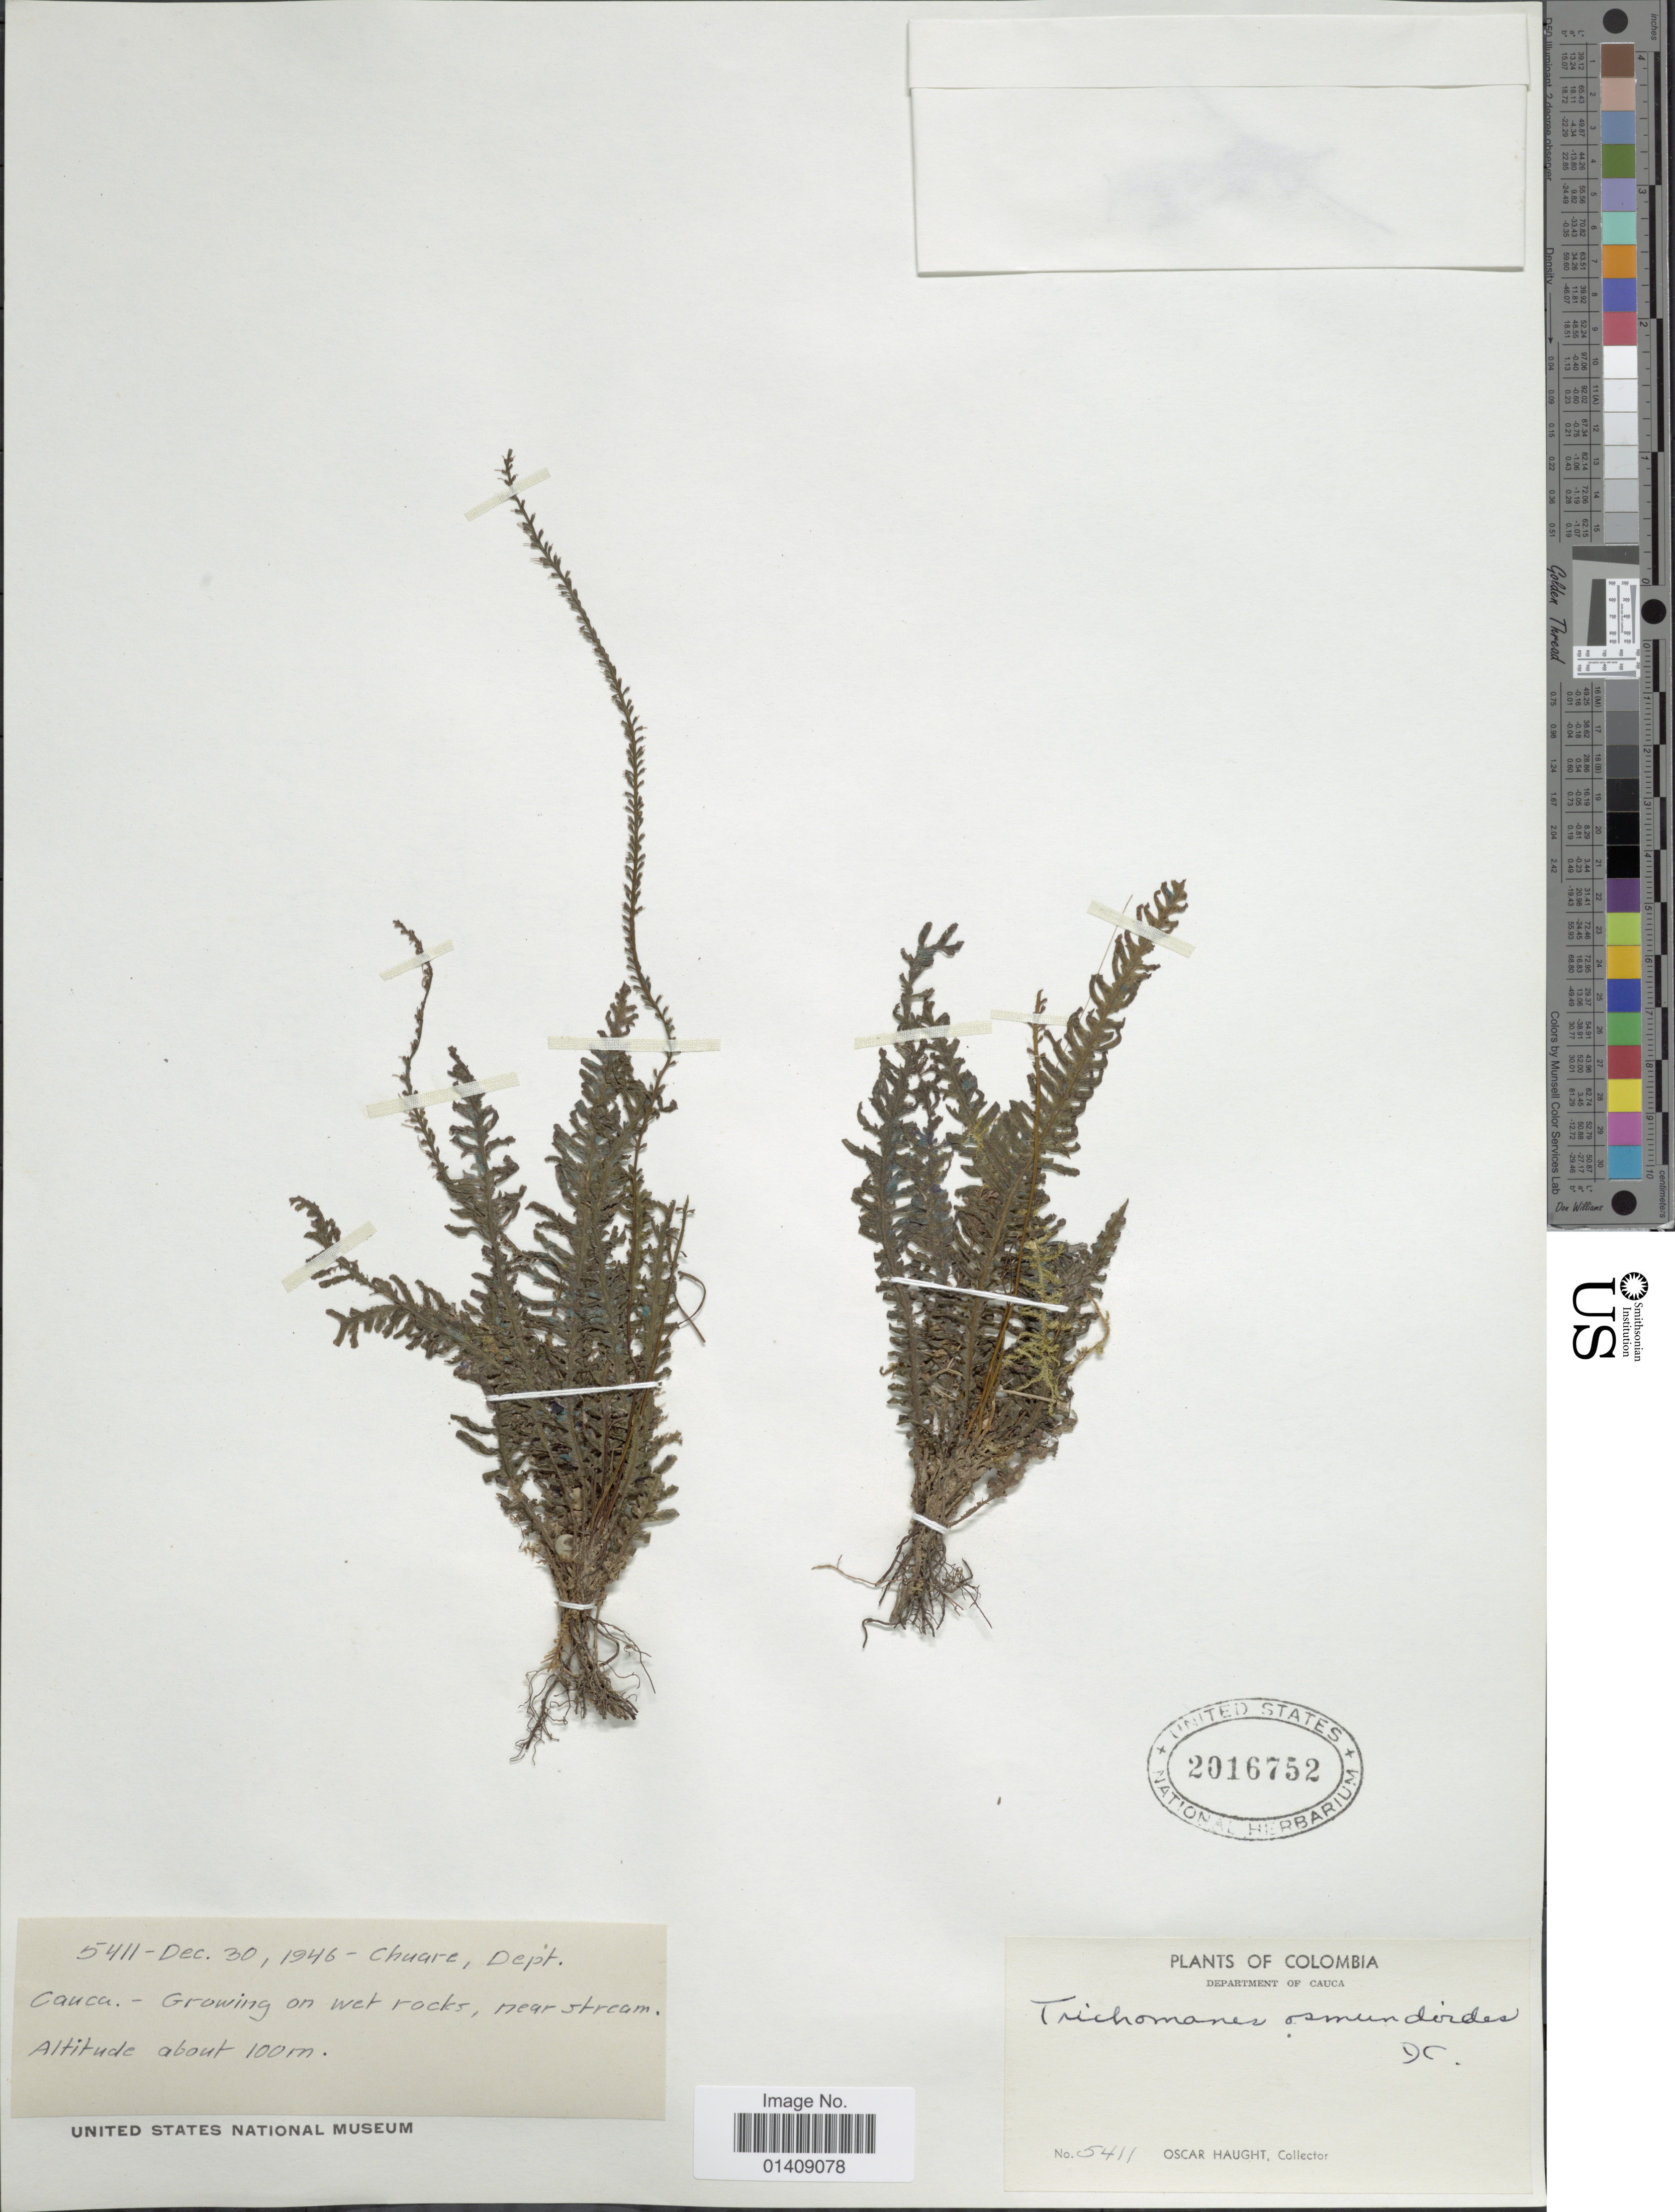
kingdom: Plantae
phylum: Tracheophyta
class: Polypodiopsida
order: Hymenophyllales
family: Hymenophyllaceae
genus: Trichomanes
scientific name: Trichomanes osmundoides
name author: DC. ex Poir.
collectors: O. L. Haught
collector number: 5411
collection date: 1946-12-30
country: Colombia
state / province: Cauca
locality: Growing on wet rocks, near stream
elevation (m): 100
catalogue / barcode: US 2016752